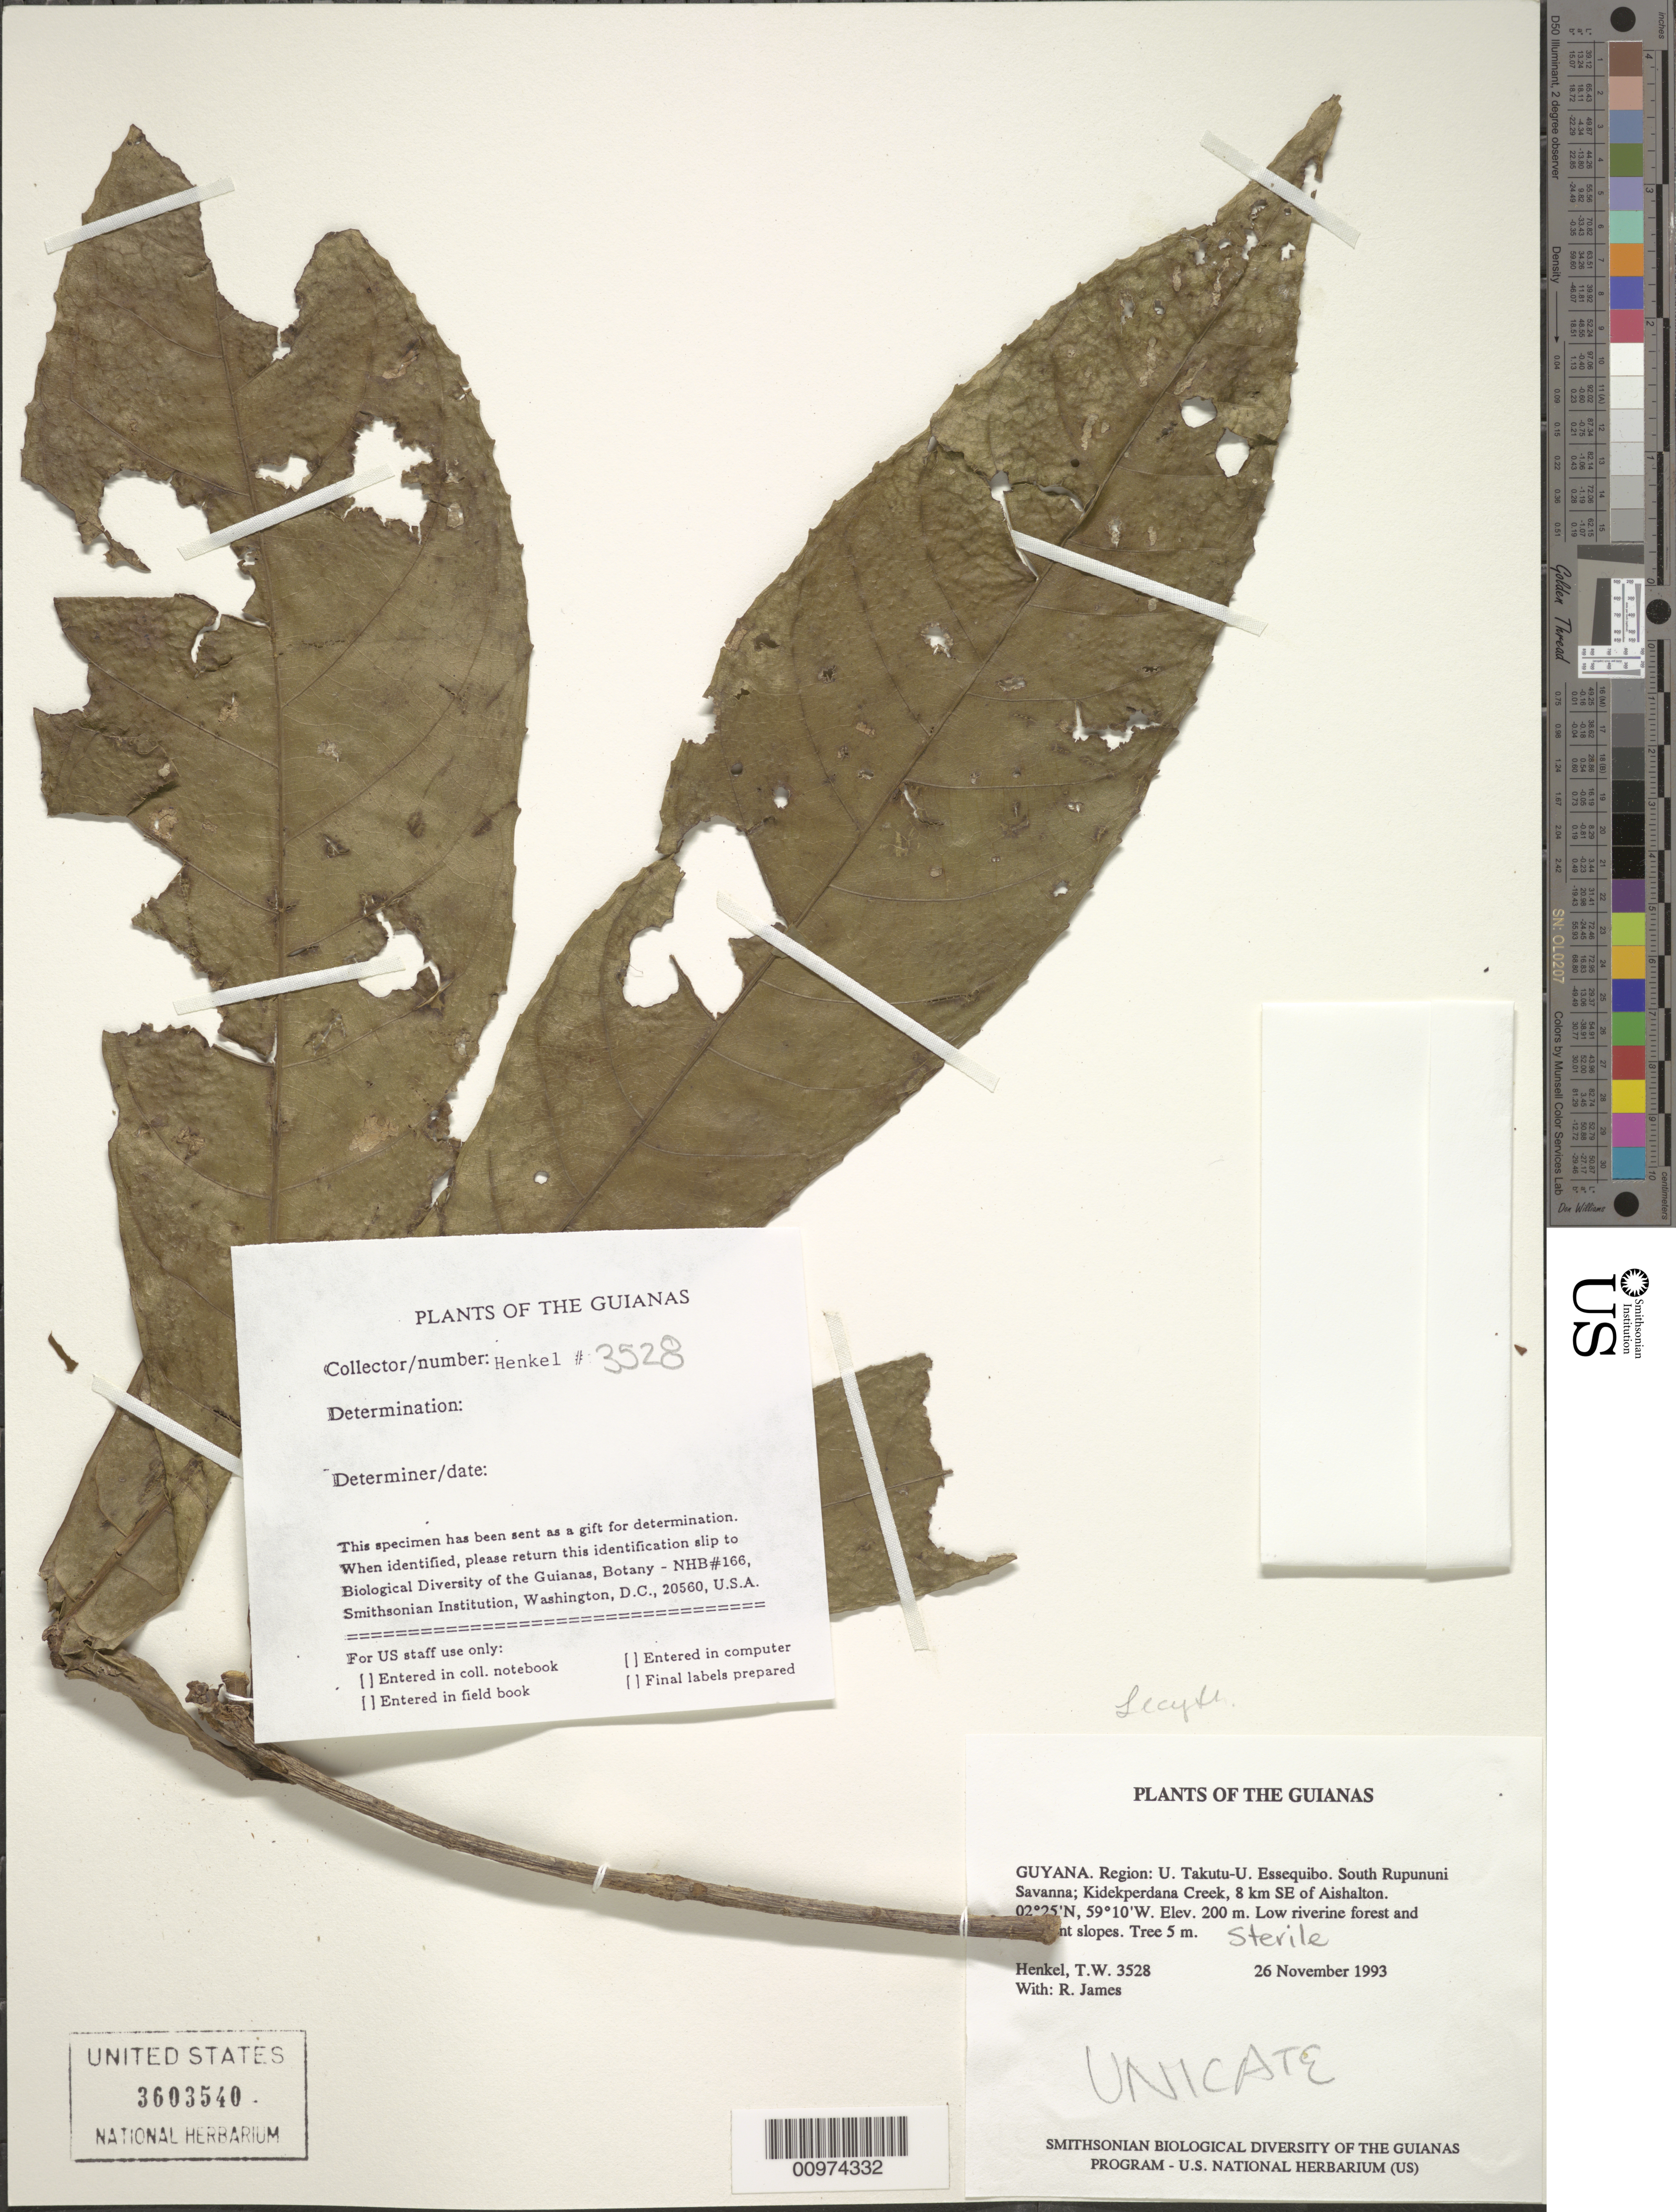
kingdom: Plantae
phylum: Tracheophyta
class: Magnoliopsida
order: Ericales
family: Lecythidaceae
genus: Gustavia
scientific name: Gustavia sp.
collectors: T. Henkel & R. James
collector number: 3528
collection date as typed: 26 November 1993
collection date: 1993-11-26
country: Guyana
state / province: U. Takutu-U. Essequibo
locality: South Rupununi Savanna; Kidekperdana Creek, 8 km SE of Aishalton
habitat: Low riverine forest and adjacent slopes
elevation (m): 200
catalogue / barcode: US 3603540